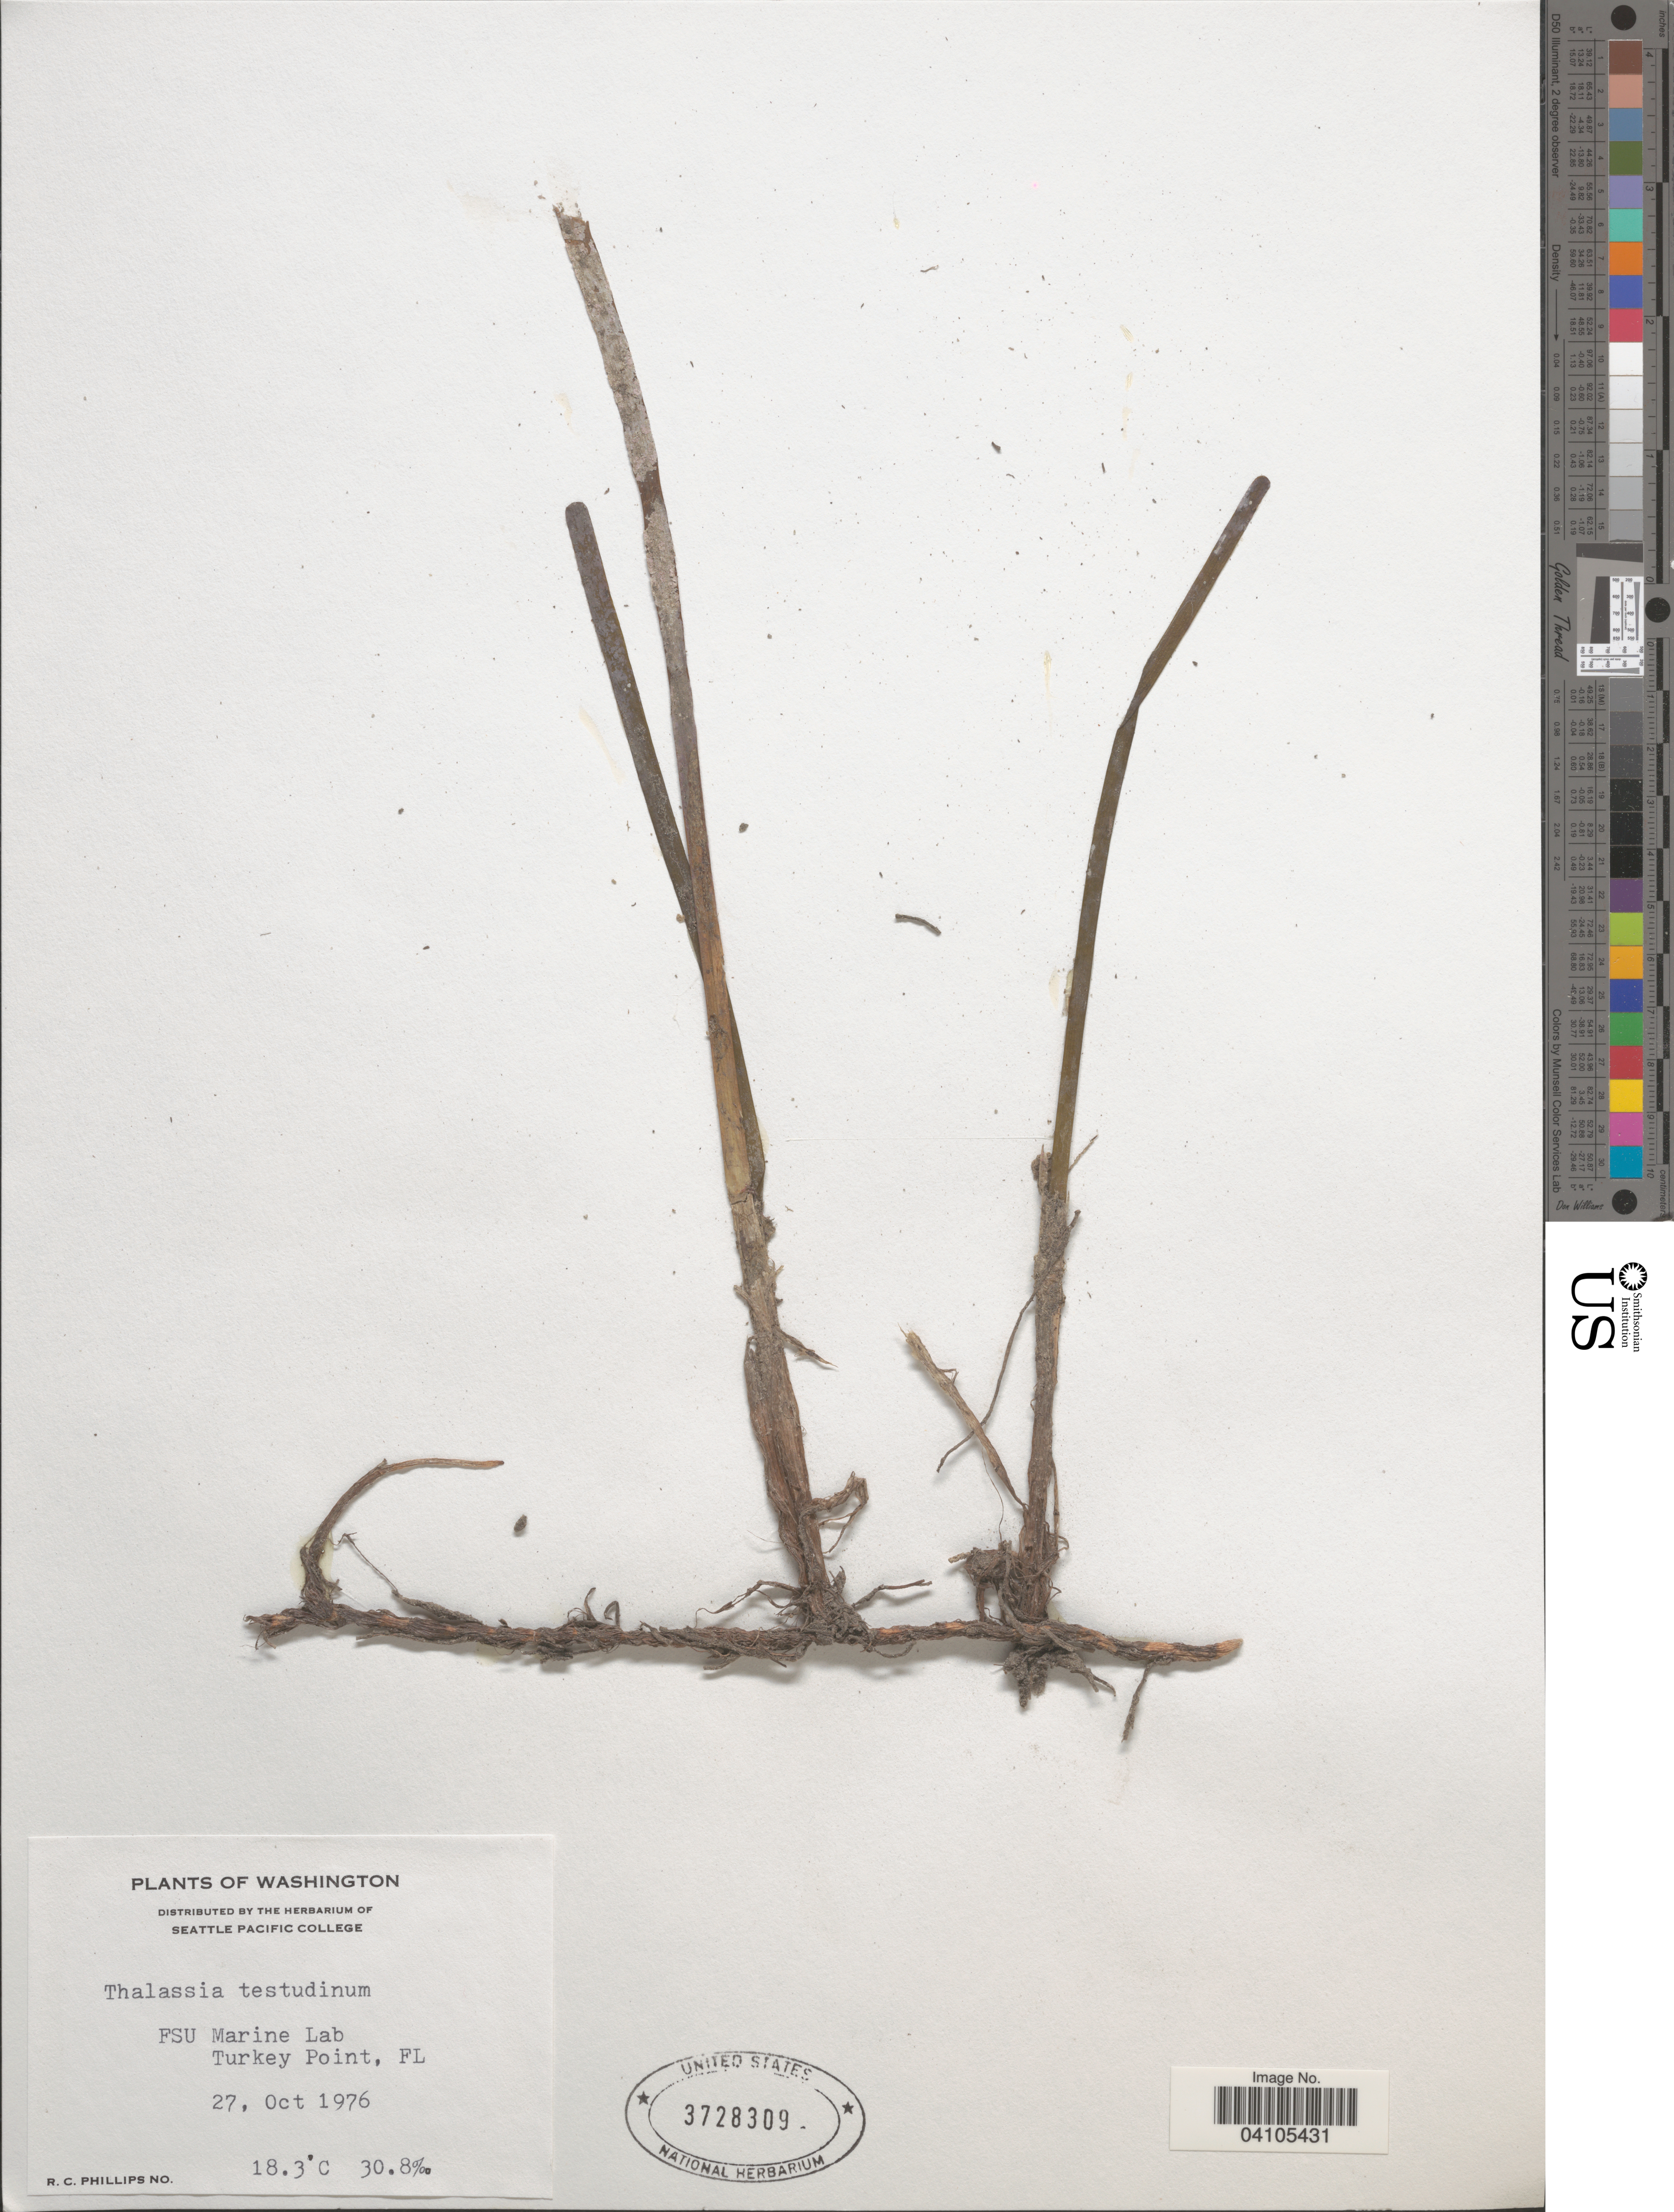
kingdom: Plantae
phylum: Tracheophyta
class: Liliopsida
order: Alismatales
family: Hydrocharitaceae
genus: Thalassia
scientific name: Thalassia testudinum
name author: Banks & Sol. ex K.D. Koenig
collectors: R. C. Phillips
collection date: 1976-10-27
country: United States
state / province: Florida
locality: FSU Marine Lab. Turkey Point.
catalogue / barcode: US 3728309